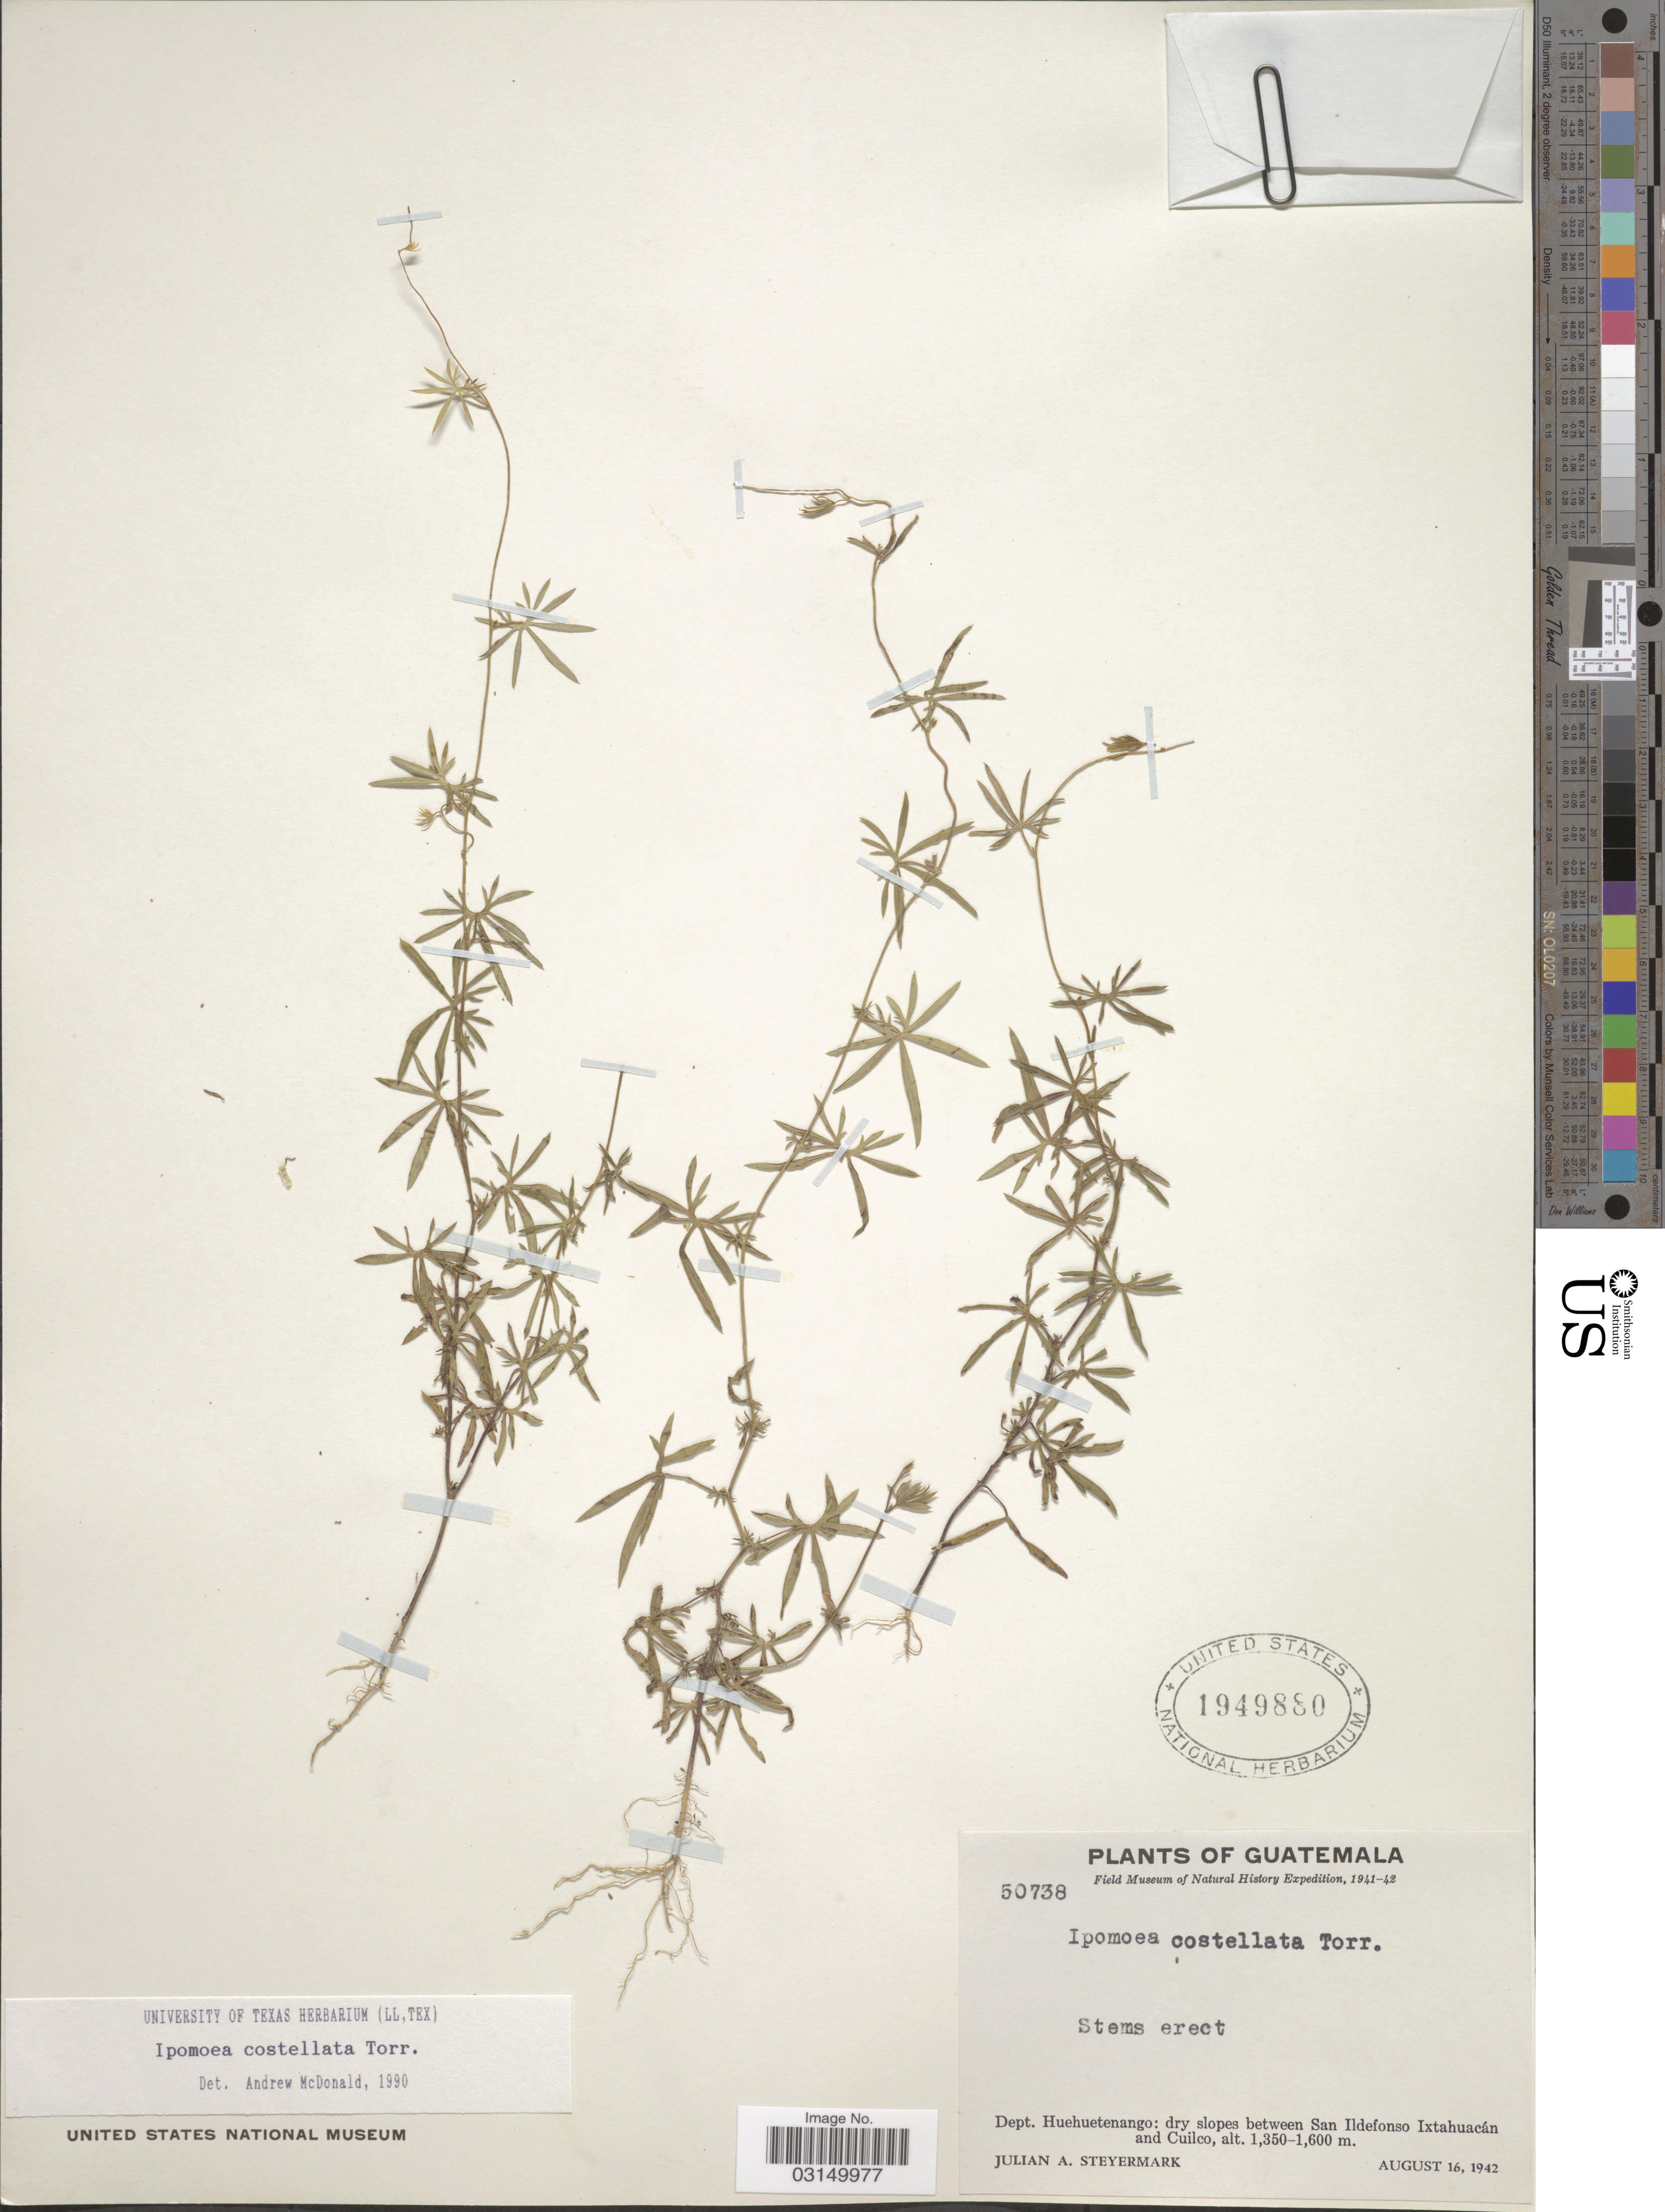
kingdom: Plantae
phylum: Tracheophyta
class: Magnoliopsida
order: Solanales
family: Convolvulaceae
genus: Ipomoea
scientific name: Ipomoea costellata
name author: Torr.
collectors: J. Steyermark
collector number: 50738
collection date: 1942-08-16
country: Guatemala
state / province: Huehuetenango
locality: Dept. Huehuetenango: dry slopes between San Ildefonso Ixtahuacán and Cuilco.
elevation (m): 1350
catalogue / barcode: US 1949880